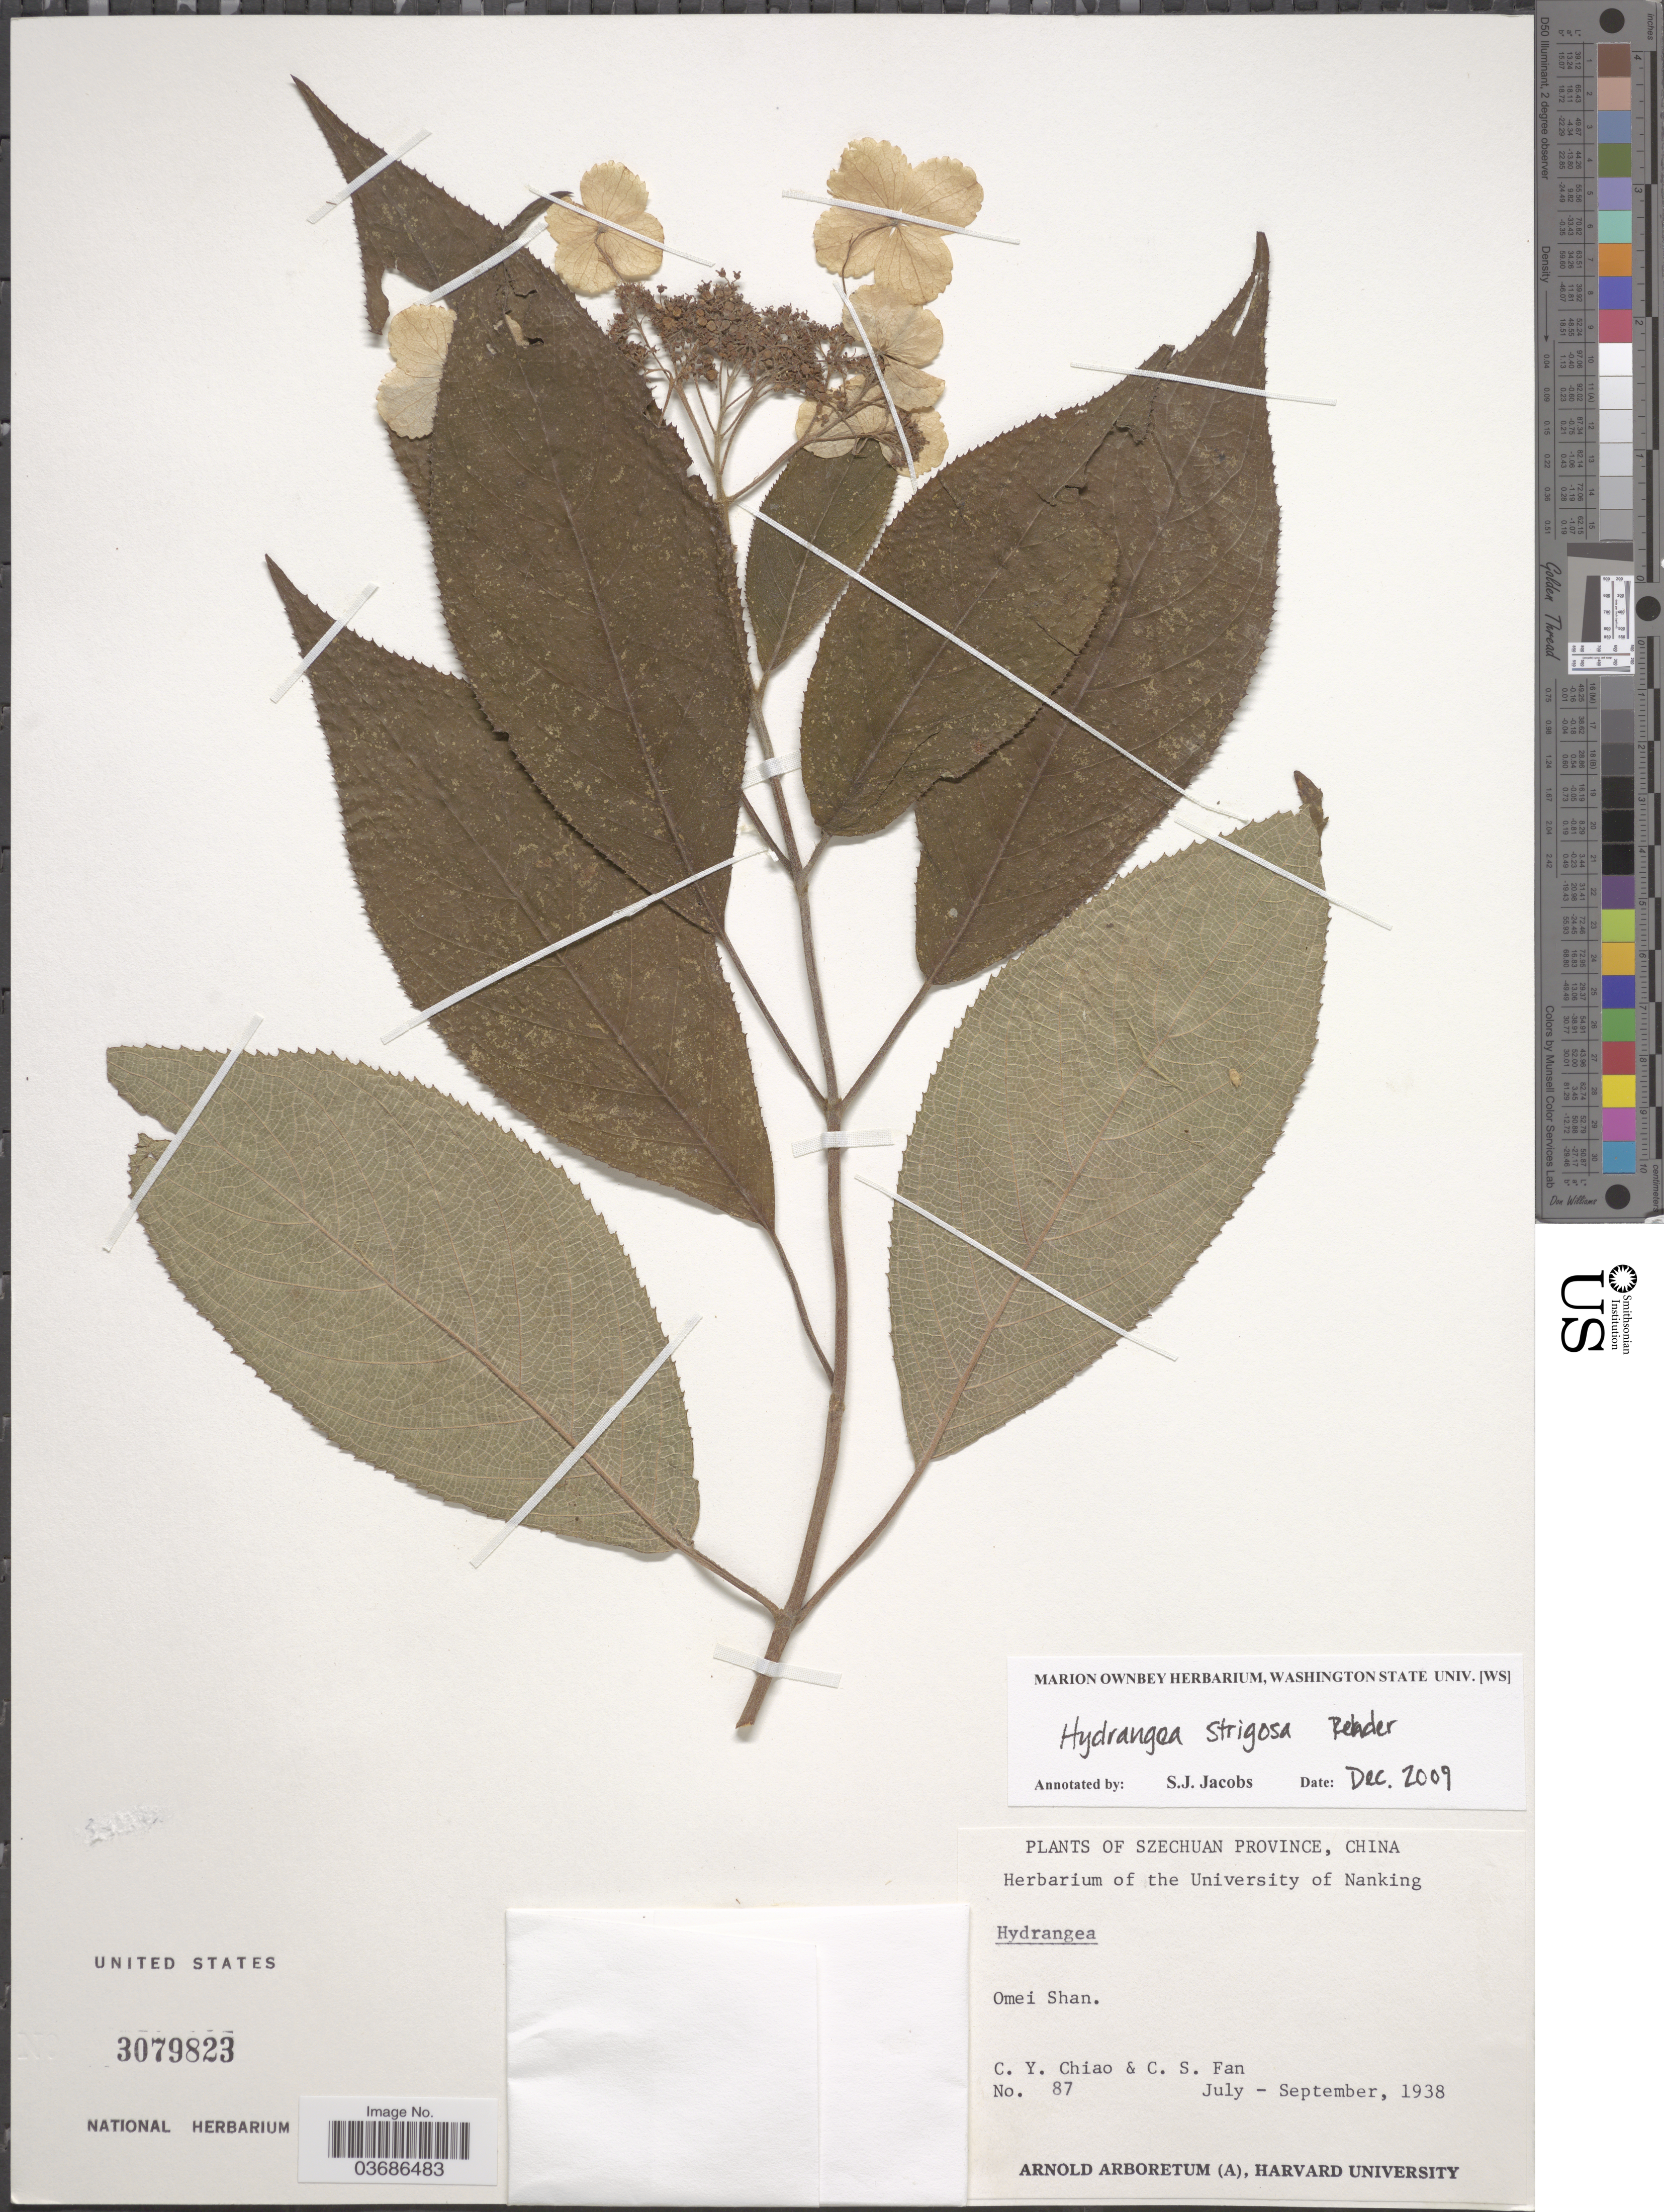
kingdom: Plantae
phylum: Tracheophyta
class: Magnoliopsida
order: Cornales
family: Hydrangeaceae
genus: Hydrangea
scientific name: Hydrangea strigosa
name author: Rehder in Sarg.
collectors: C. Y. Chiao & C. S. Fan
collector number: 87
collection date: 1938-07/1938-09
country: China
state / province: Sichuan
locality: Szechuan Province. Omei Shan.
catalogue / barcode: US 3079823